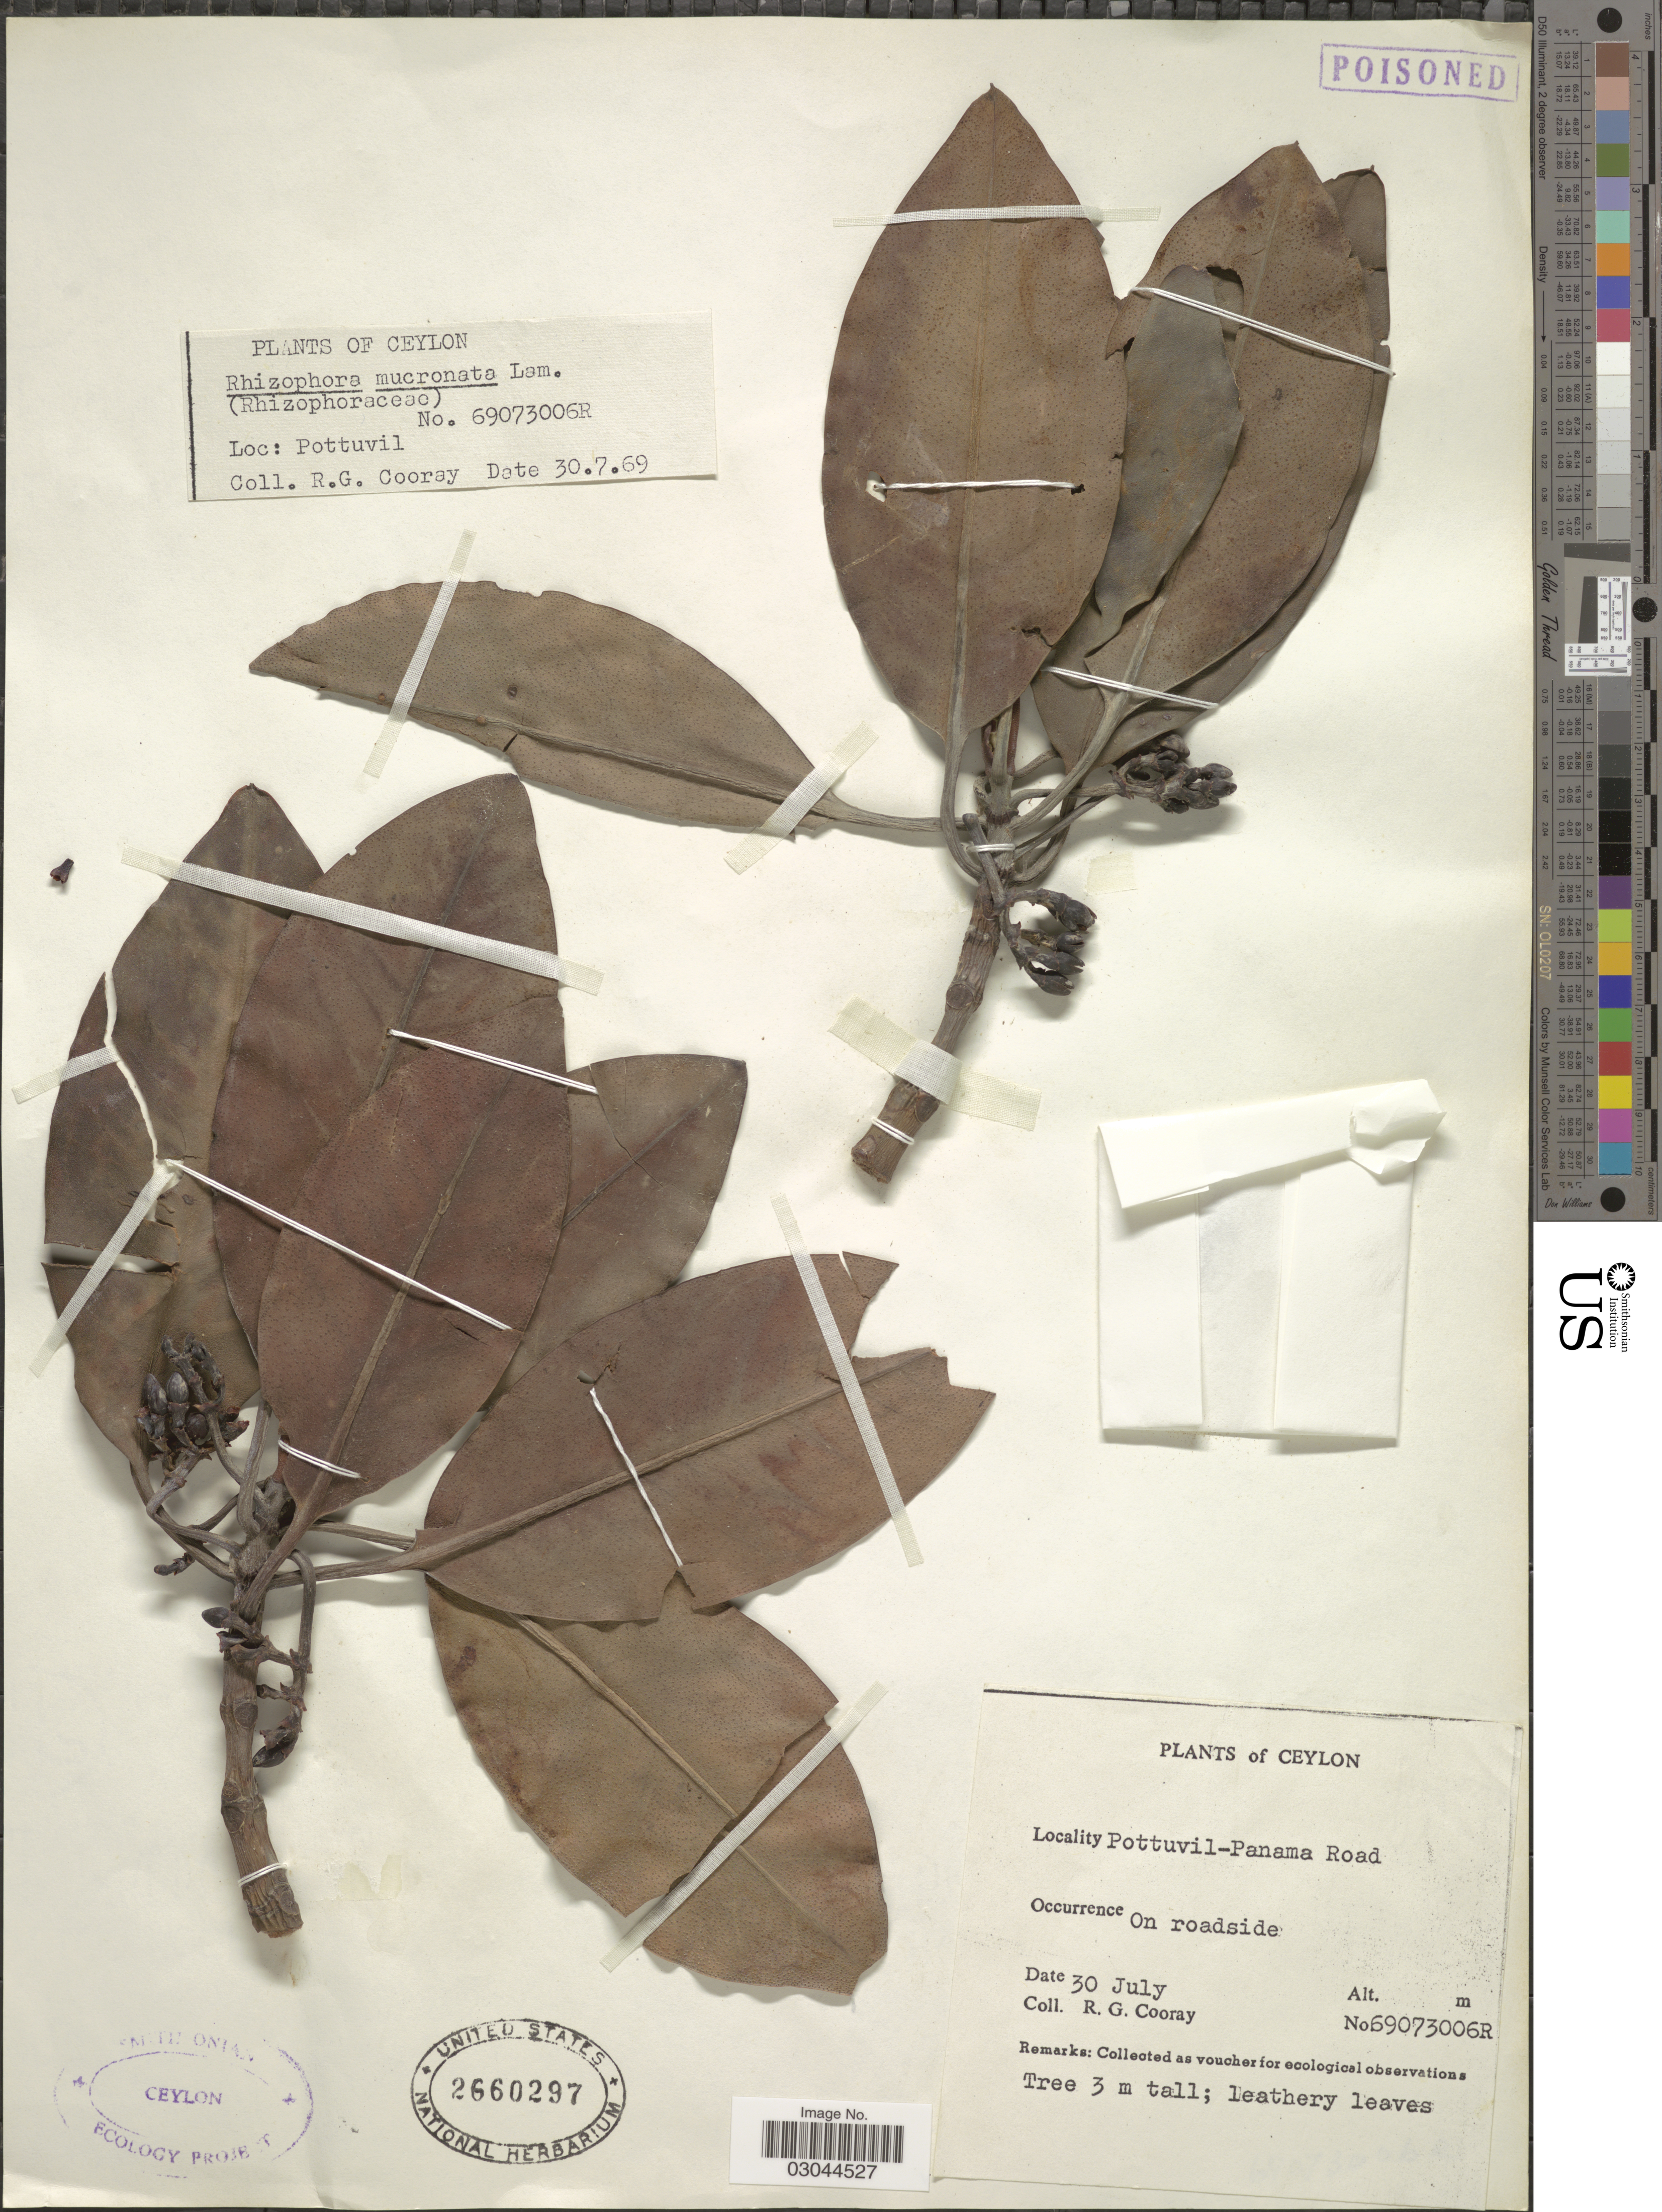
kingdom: Plantae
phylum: Tracheophyta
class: Magnoliopsida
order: Malpighiales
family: Rhizophoraceae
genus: Rhizophora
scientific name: Rhizophora mucronata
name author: Lam.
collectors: R. Cooray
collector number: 69073006R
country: Sri Lanka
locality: Ceylon. Pottuvil-Panama Road. ON roadside.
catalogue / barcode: US 2660297